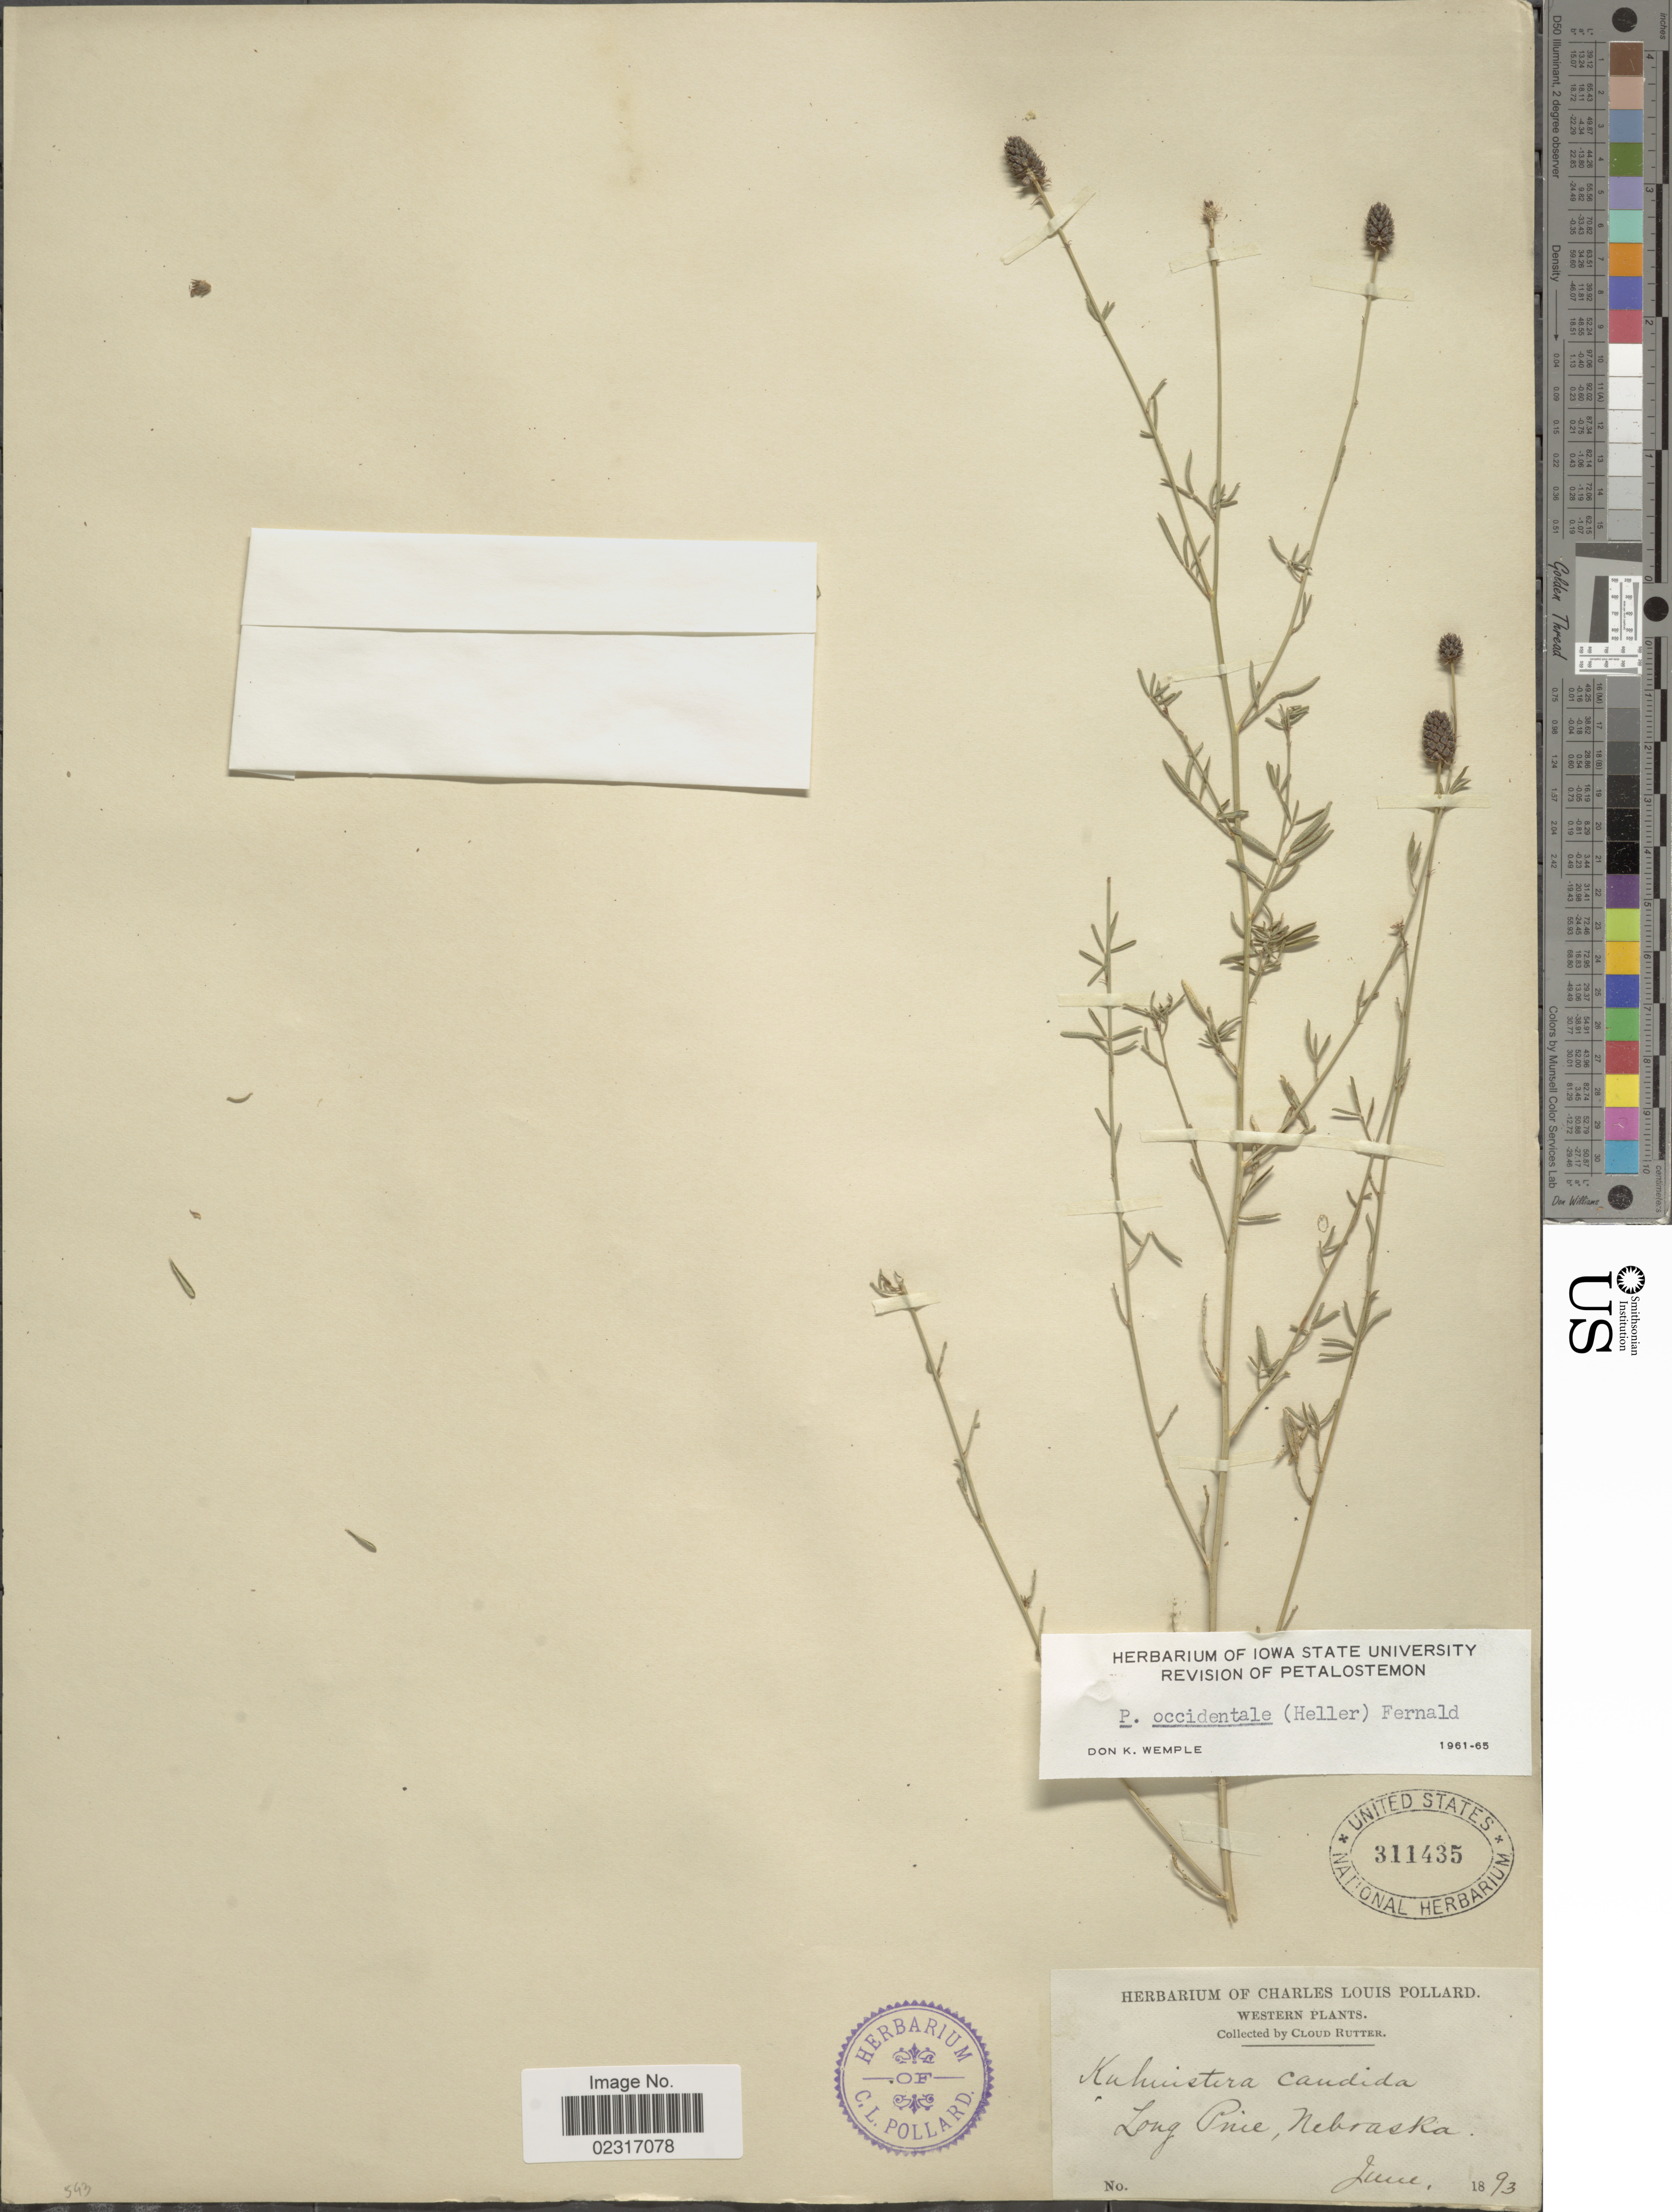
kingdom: Plantae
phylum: Tracheophyta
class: Magnoliopsida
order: Fabales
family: Fabaceae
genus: Dalea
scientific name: Dalea candida var. oligophylla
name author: (Torr) Shinners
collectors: C. Rutter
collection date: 1893-06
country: United States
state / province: Nebraska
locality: Western. Long Pine, Nebraska.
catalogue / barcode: US 311435